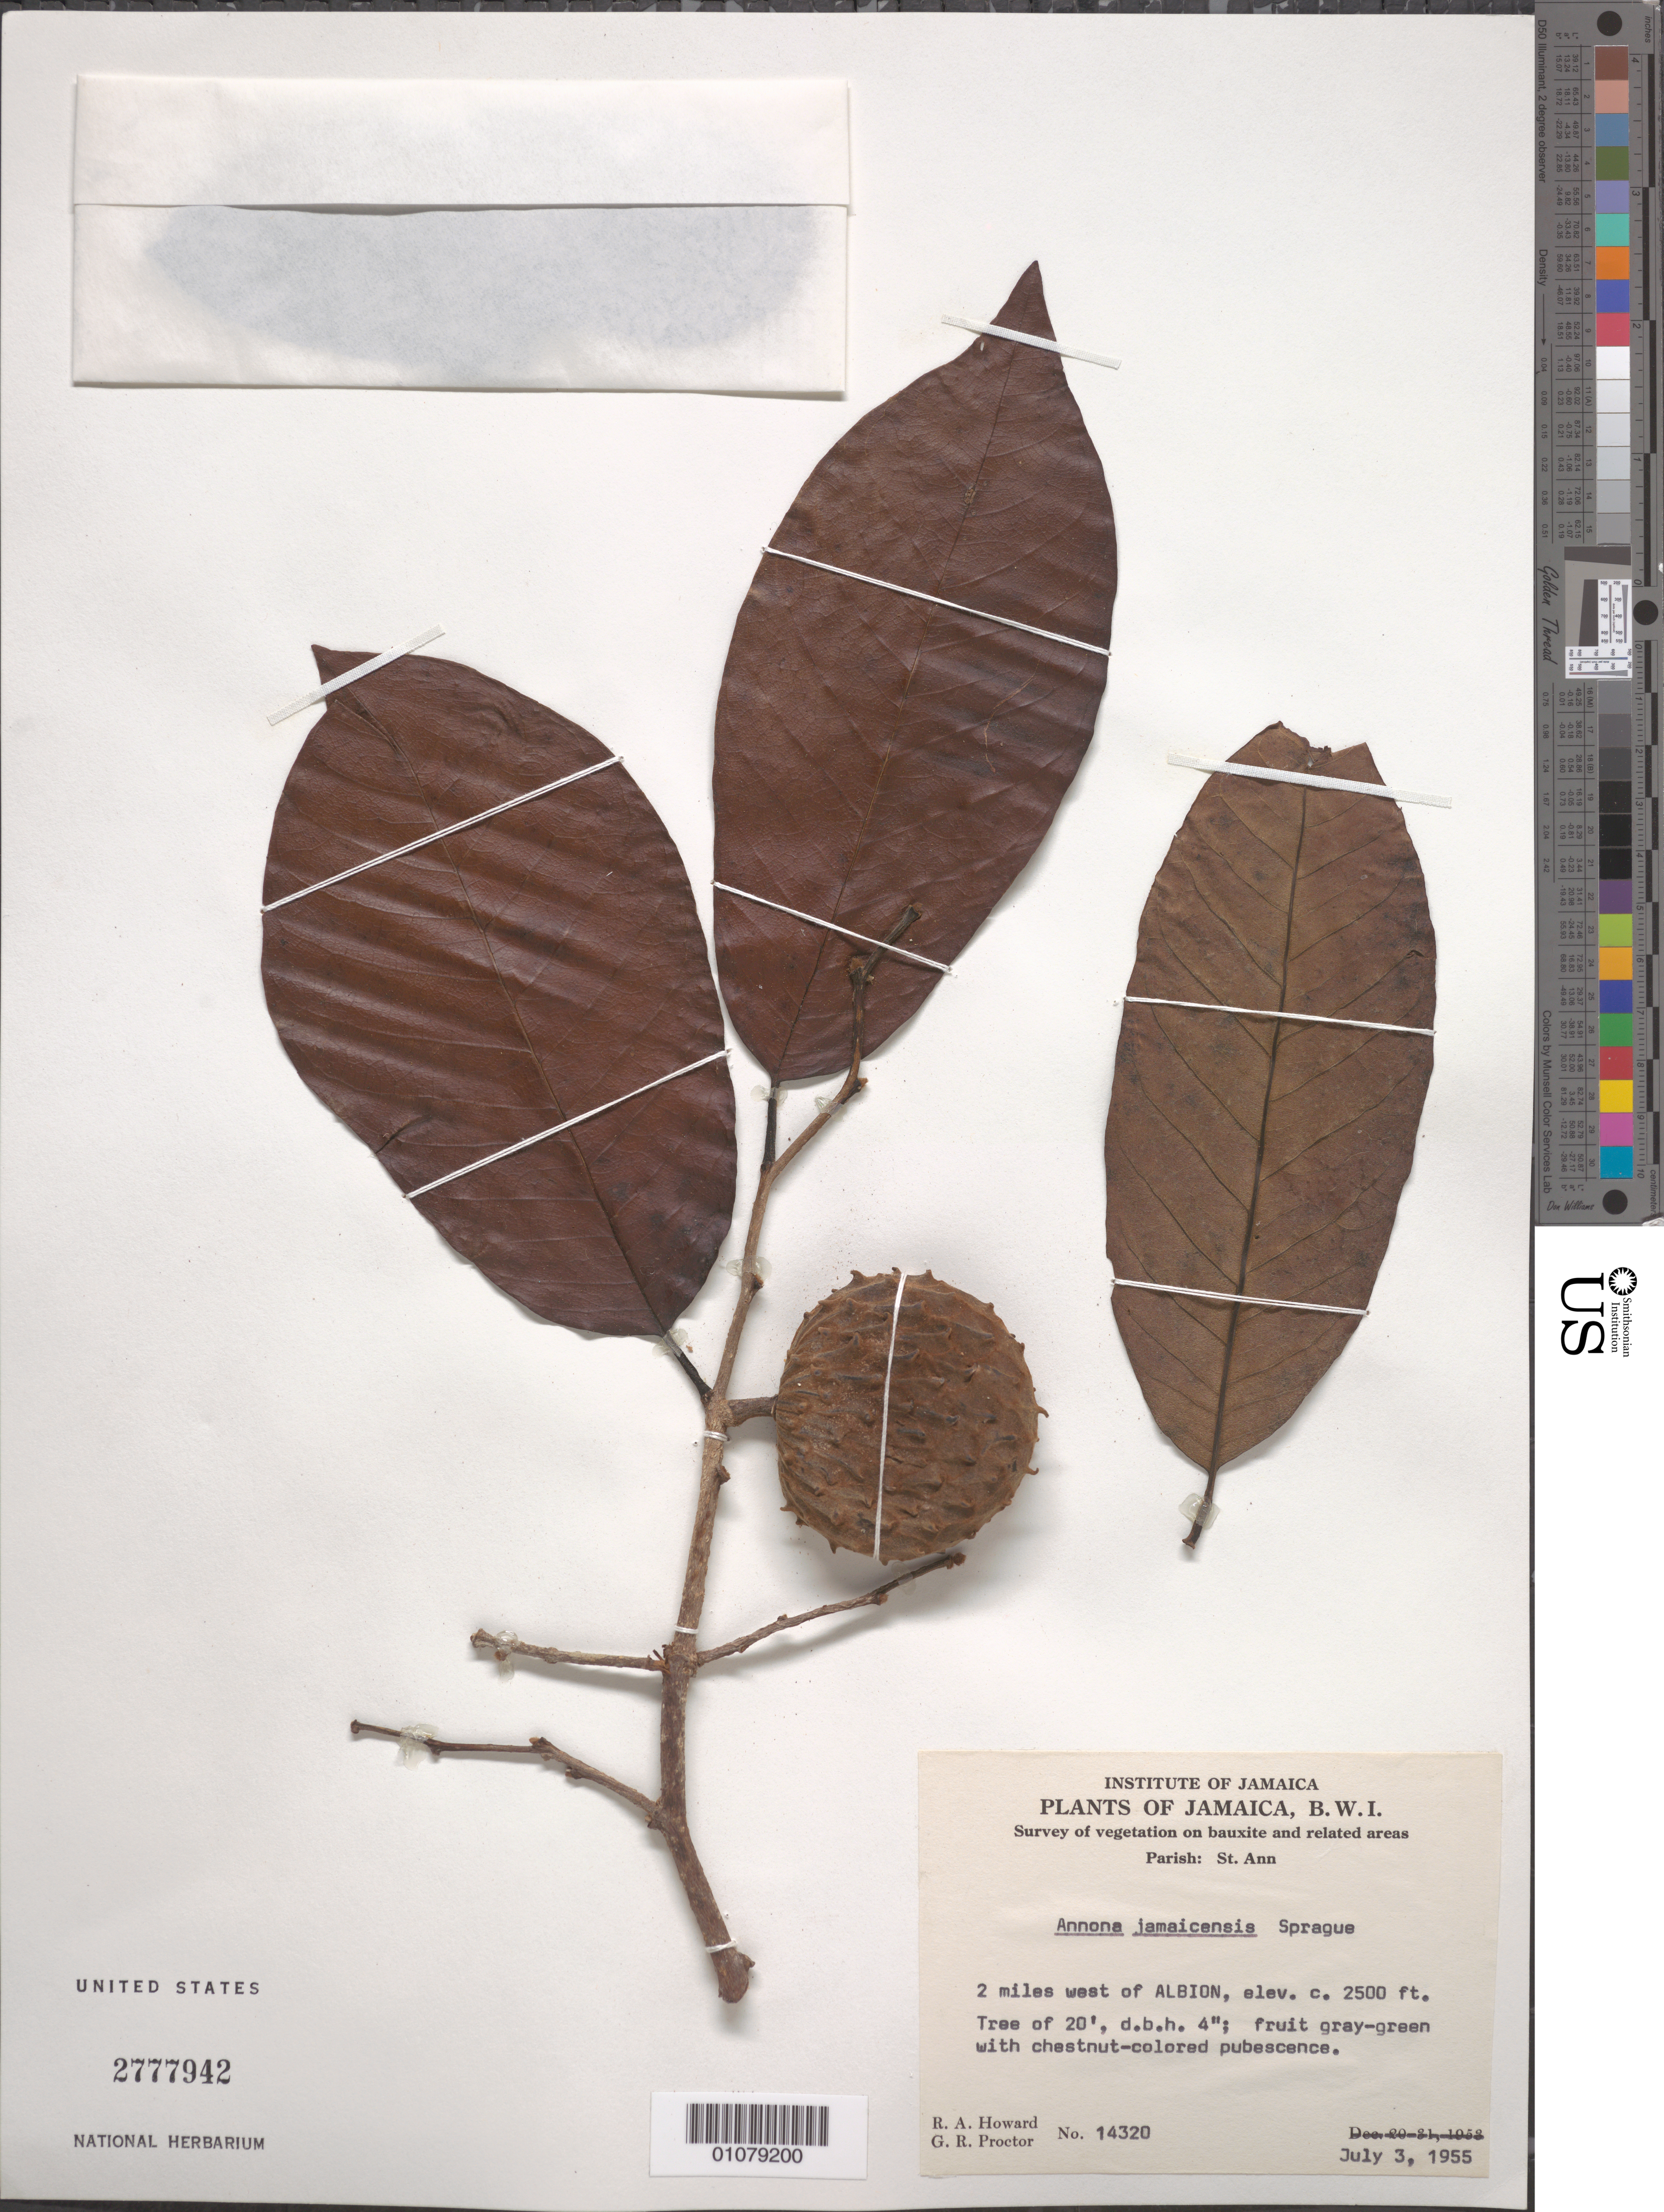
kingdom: Plantae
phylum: Tracheophyta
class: Magnoliopsida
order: Magnoliales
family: Annonaceae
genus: Annona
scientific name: Annona jamaicensis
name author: Sprague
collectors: R. A. Howard & G. R. Proctor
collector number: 14320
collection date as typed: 03 Jul 1955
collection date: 1955-07-03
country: Jamaica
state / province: Saint Ann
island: Jamaica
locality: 2 miles W of Albion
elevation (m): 762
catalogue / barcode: US 2777942